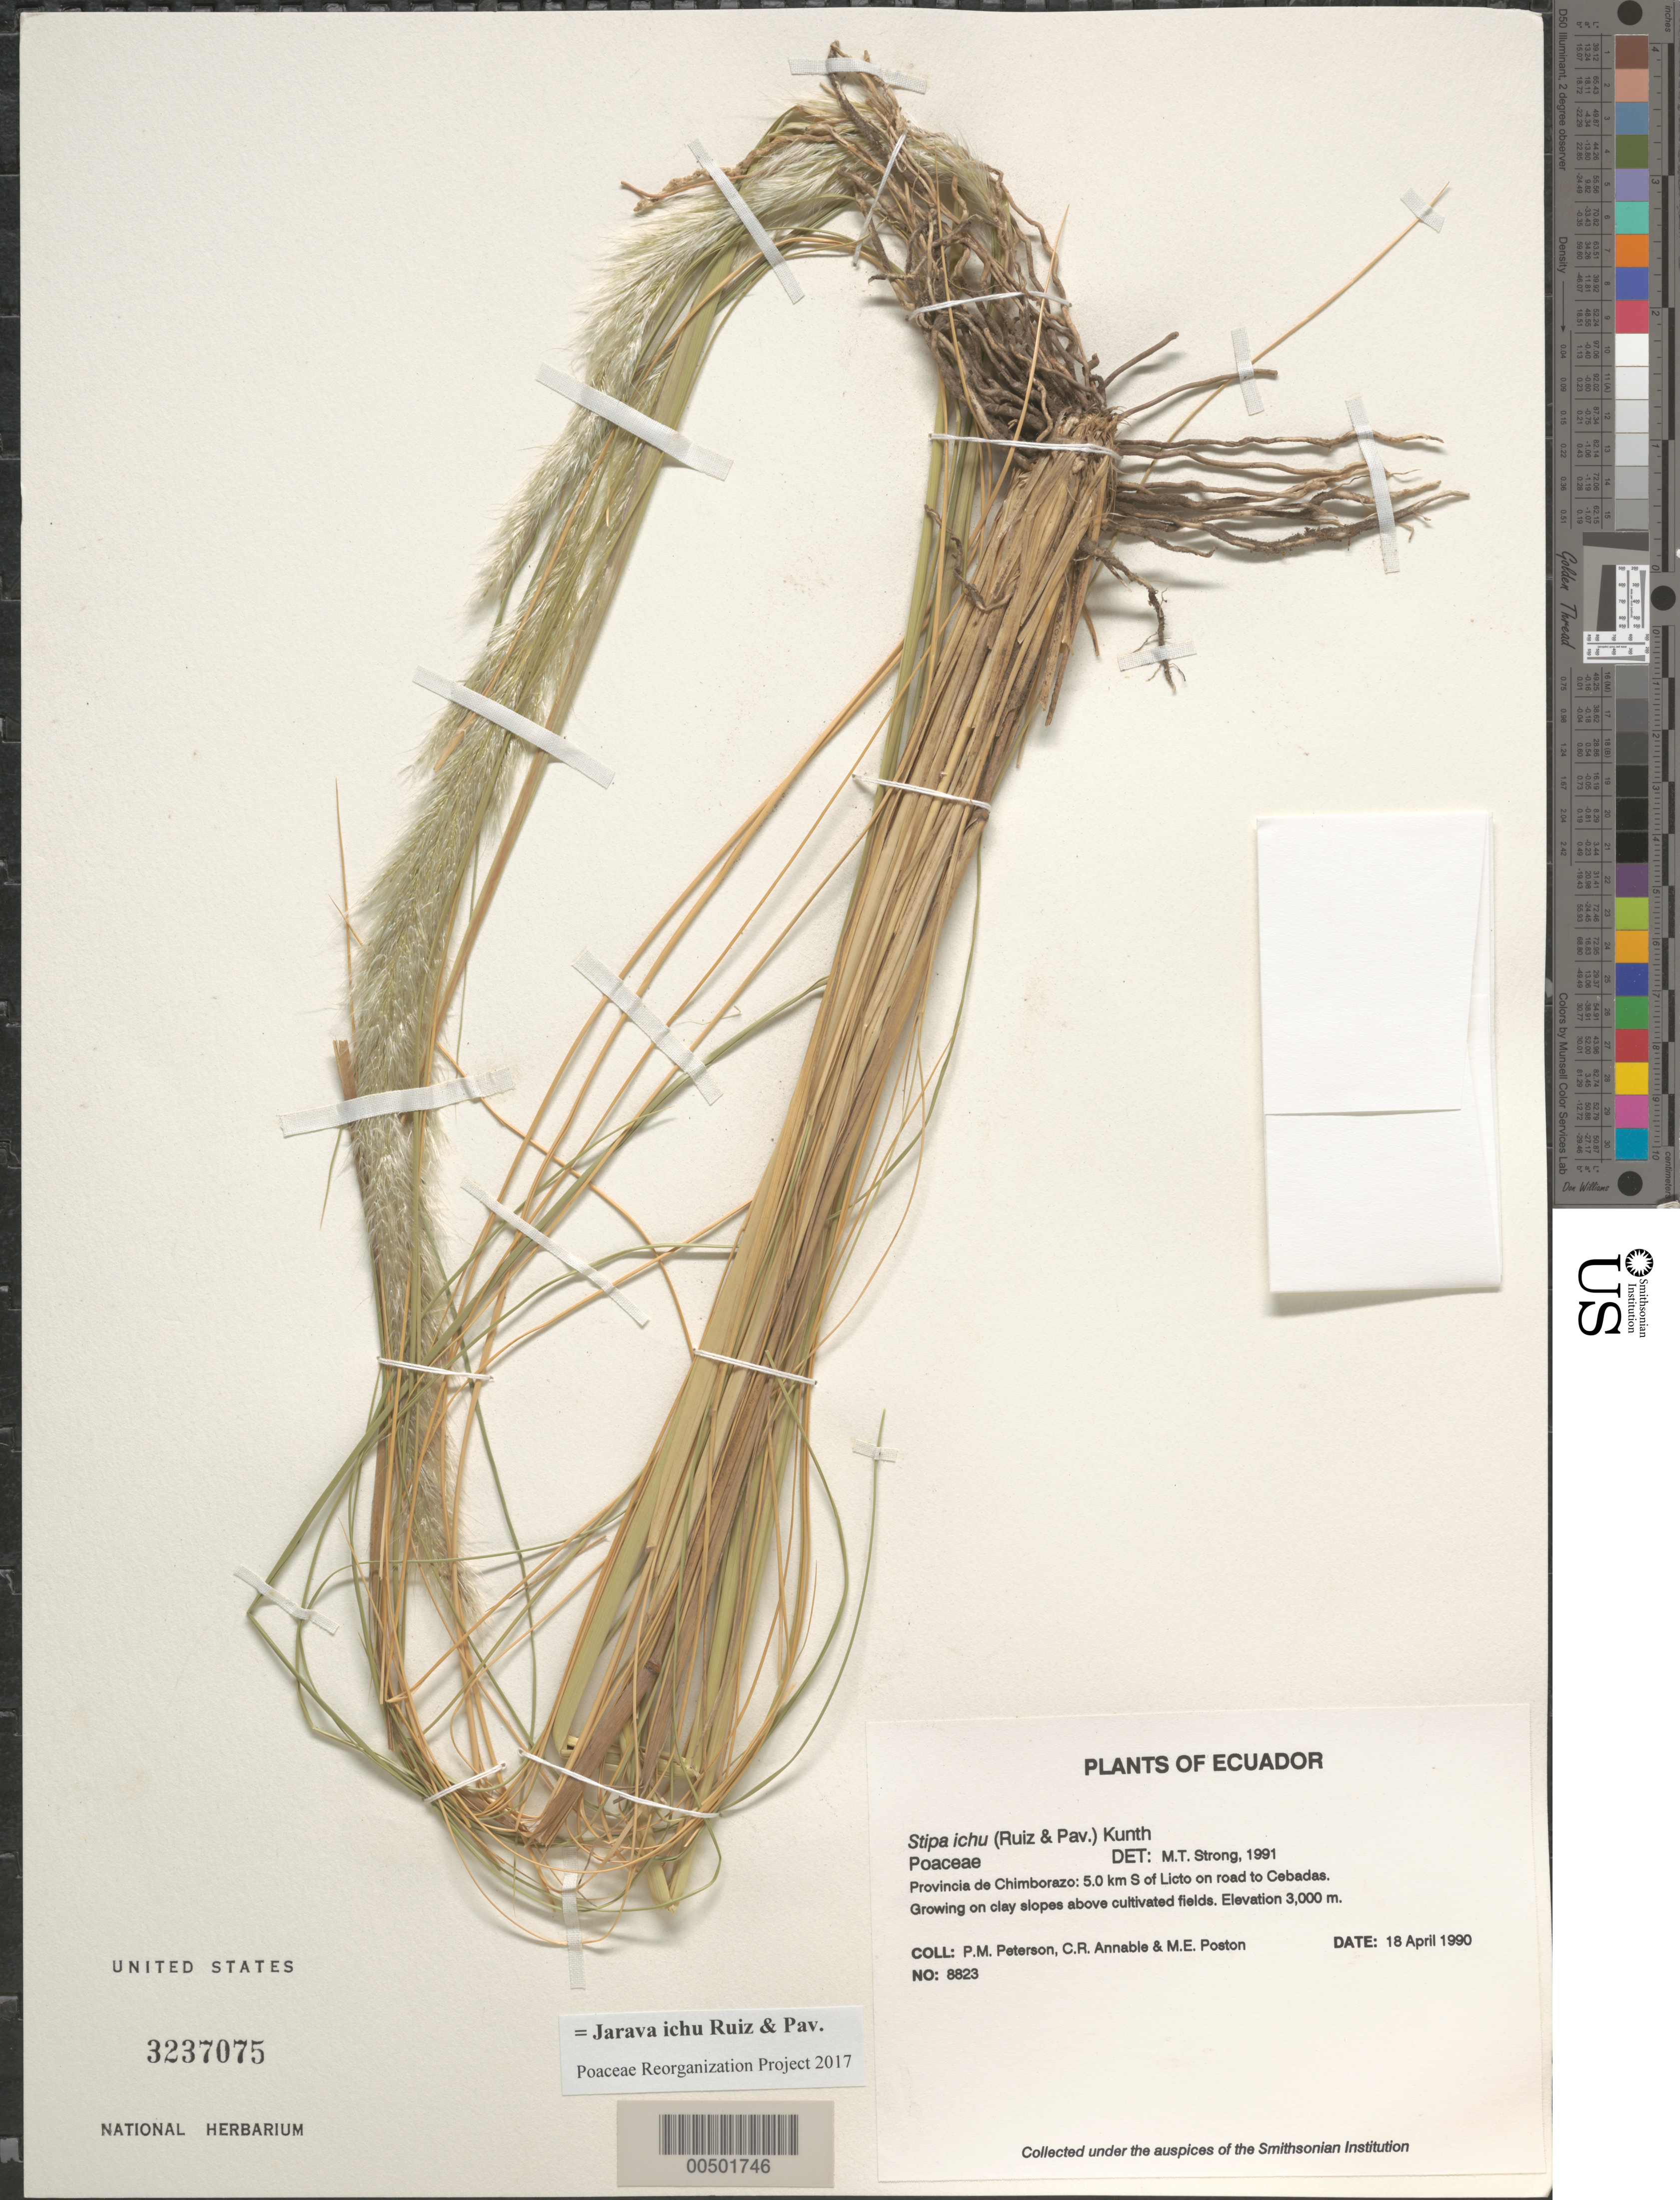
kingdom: Plantae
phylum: Tracheophyta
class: Liliopsida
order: Poales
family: Poaceae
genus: Jarava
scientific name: Jarava ichu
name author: Ruiz & Pav.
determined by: Poaceae Reorganization Project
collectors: P. M. Peterson, C. R. Annable & M. Poston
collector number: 08823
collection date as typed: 18 Apr 1990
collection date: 1990-04-18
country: Ecuador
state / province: Chimborazo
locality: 5.0 km S of Licto on road to Cebadas.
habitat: Growing on clay slopes above cultivated fields.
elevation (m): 3000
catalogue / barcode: US 3237075